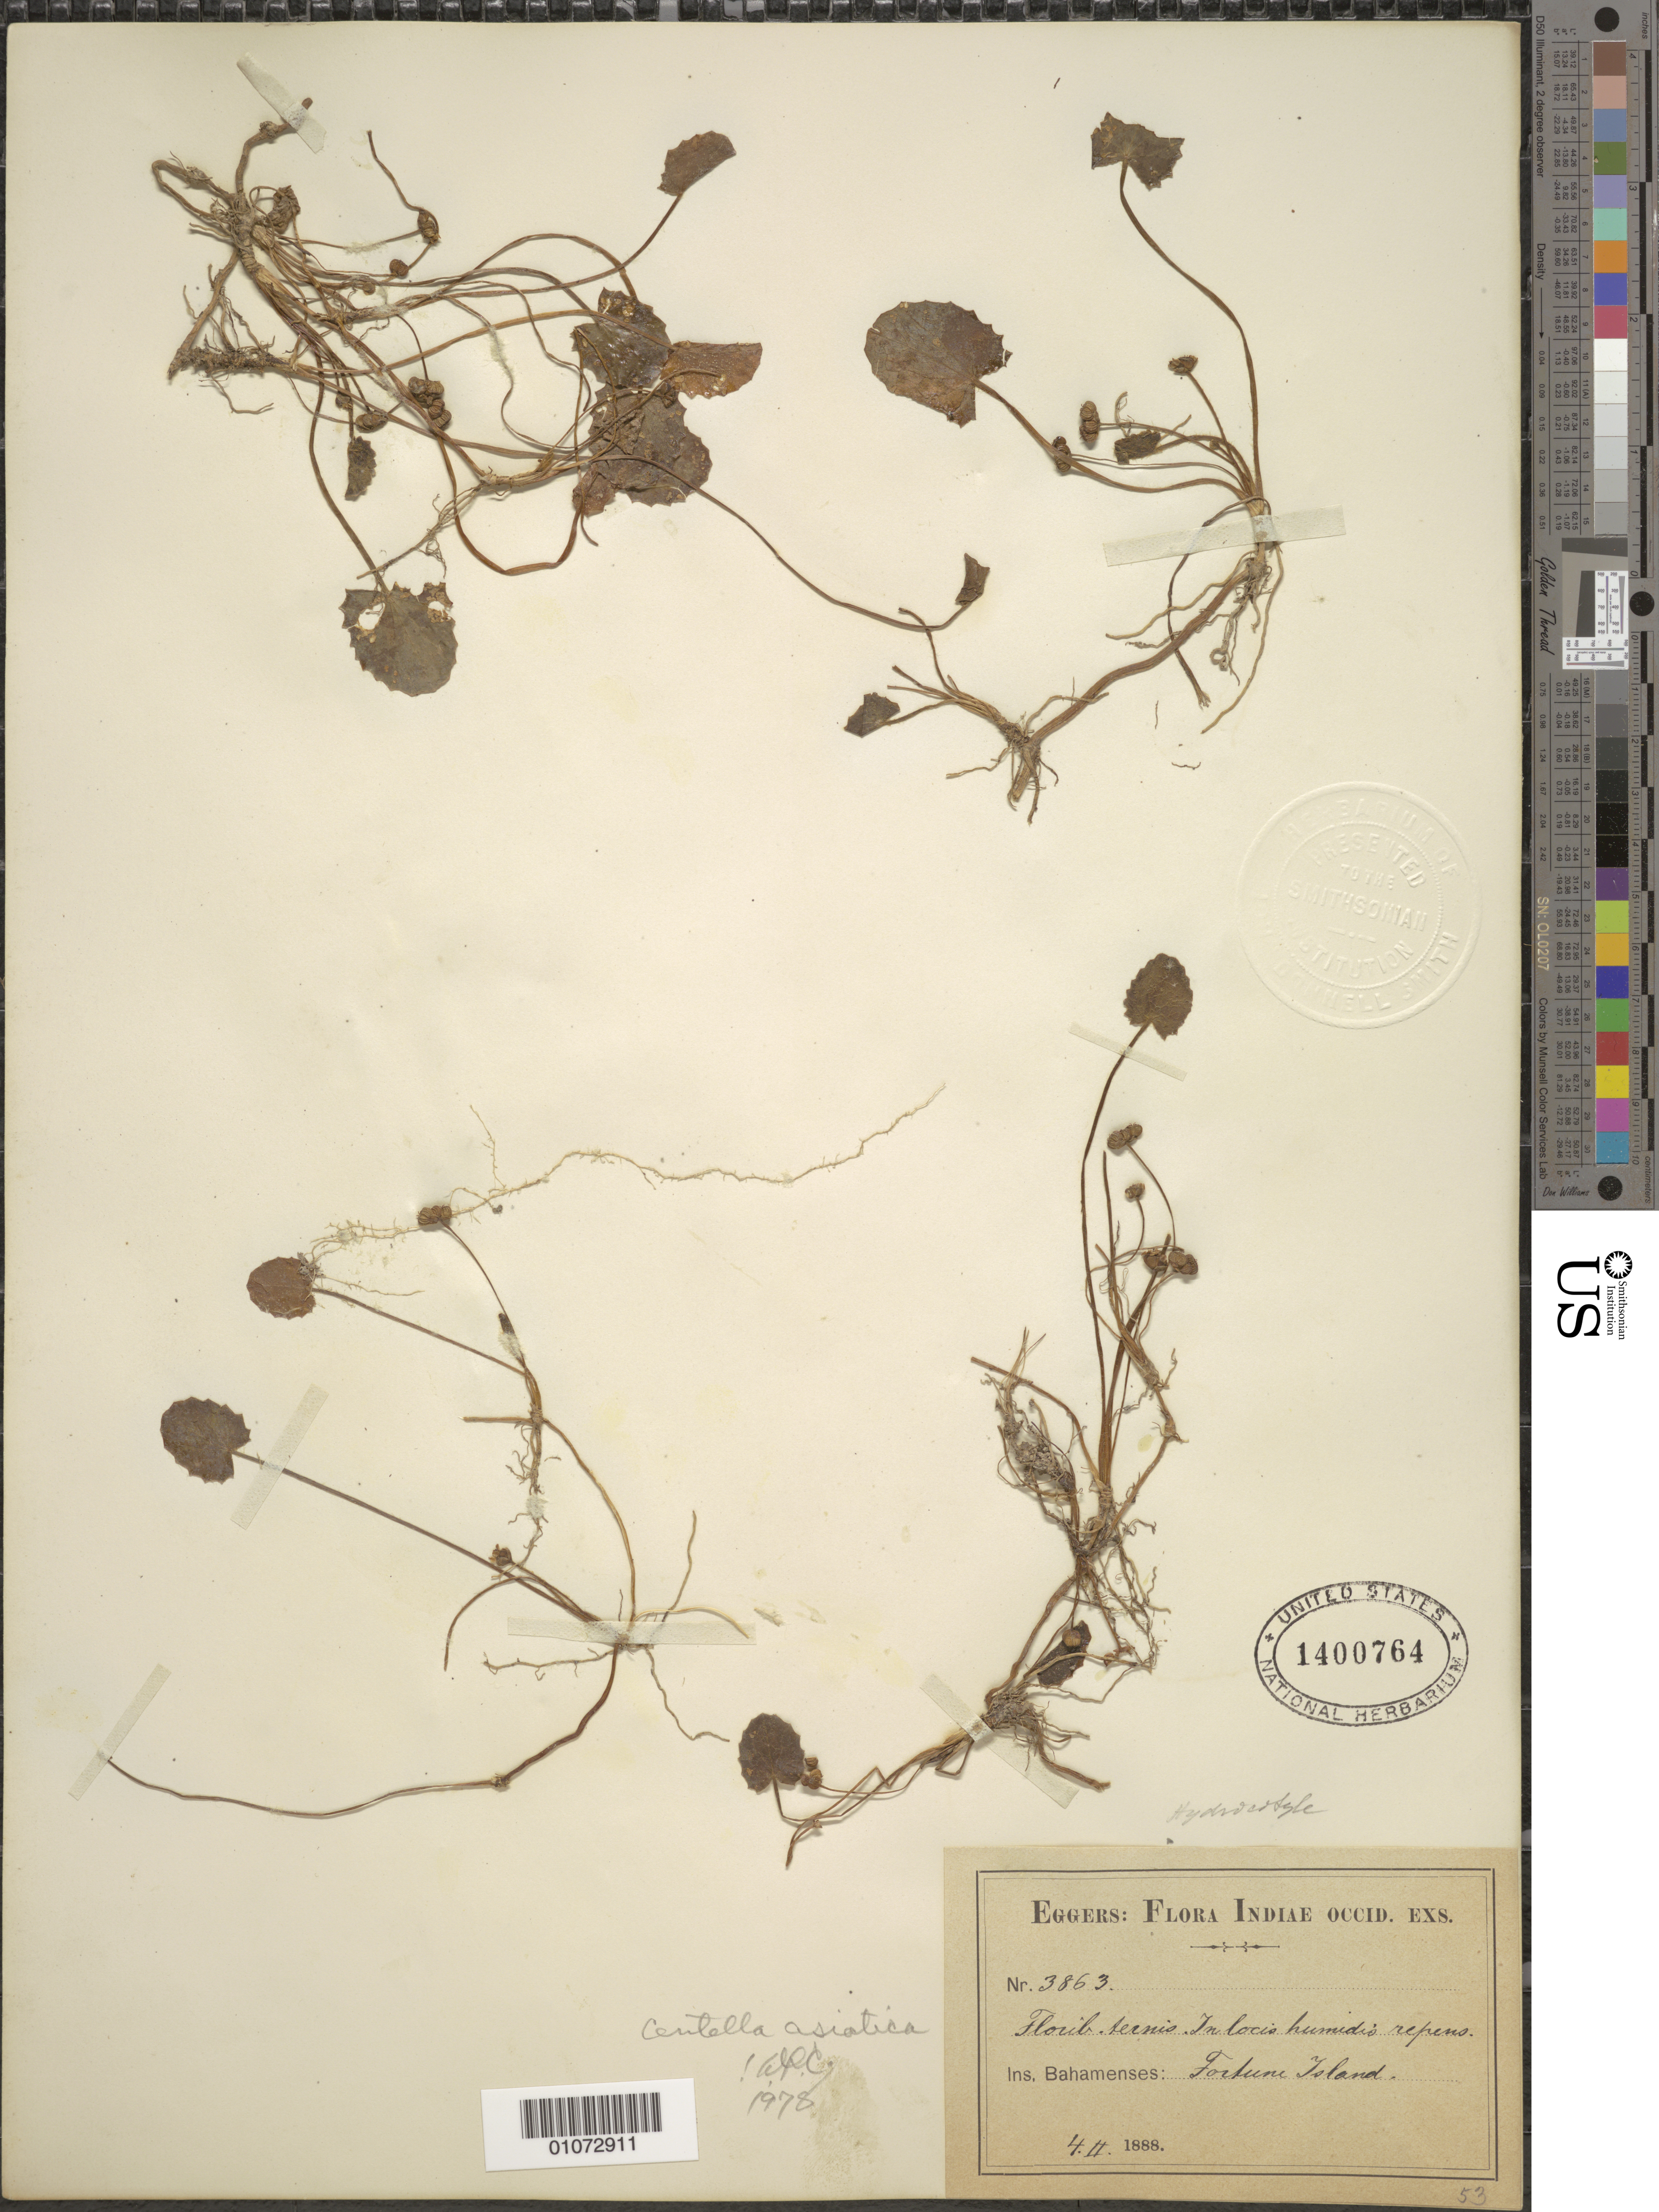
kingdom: Plantae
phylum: Tracheophyta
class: Magnoliopsida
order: Apiales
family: Apiaceae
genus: Centella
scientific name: Centella asiatica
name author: (L.) Urb.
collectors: H. F. A. von Eggers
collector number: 3863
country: Bahamas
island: Fortune I.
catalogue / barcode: US 1400764